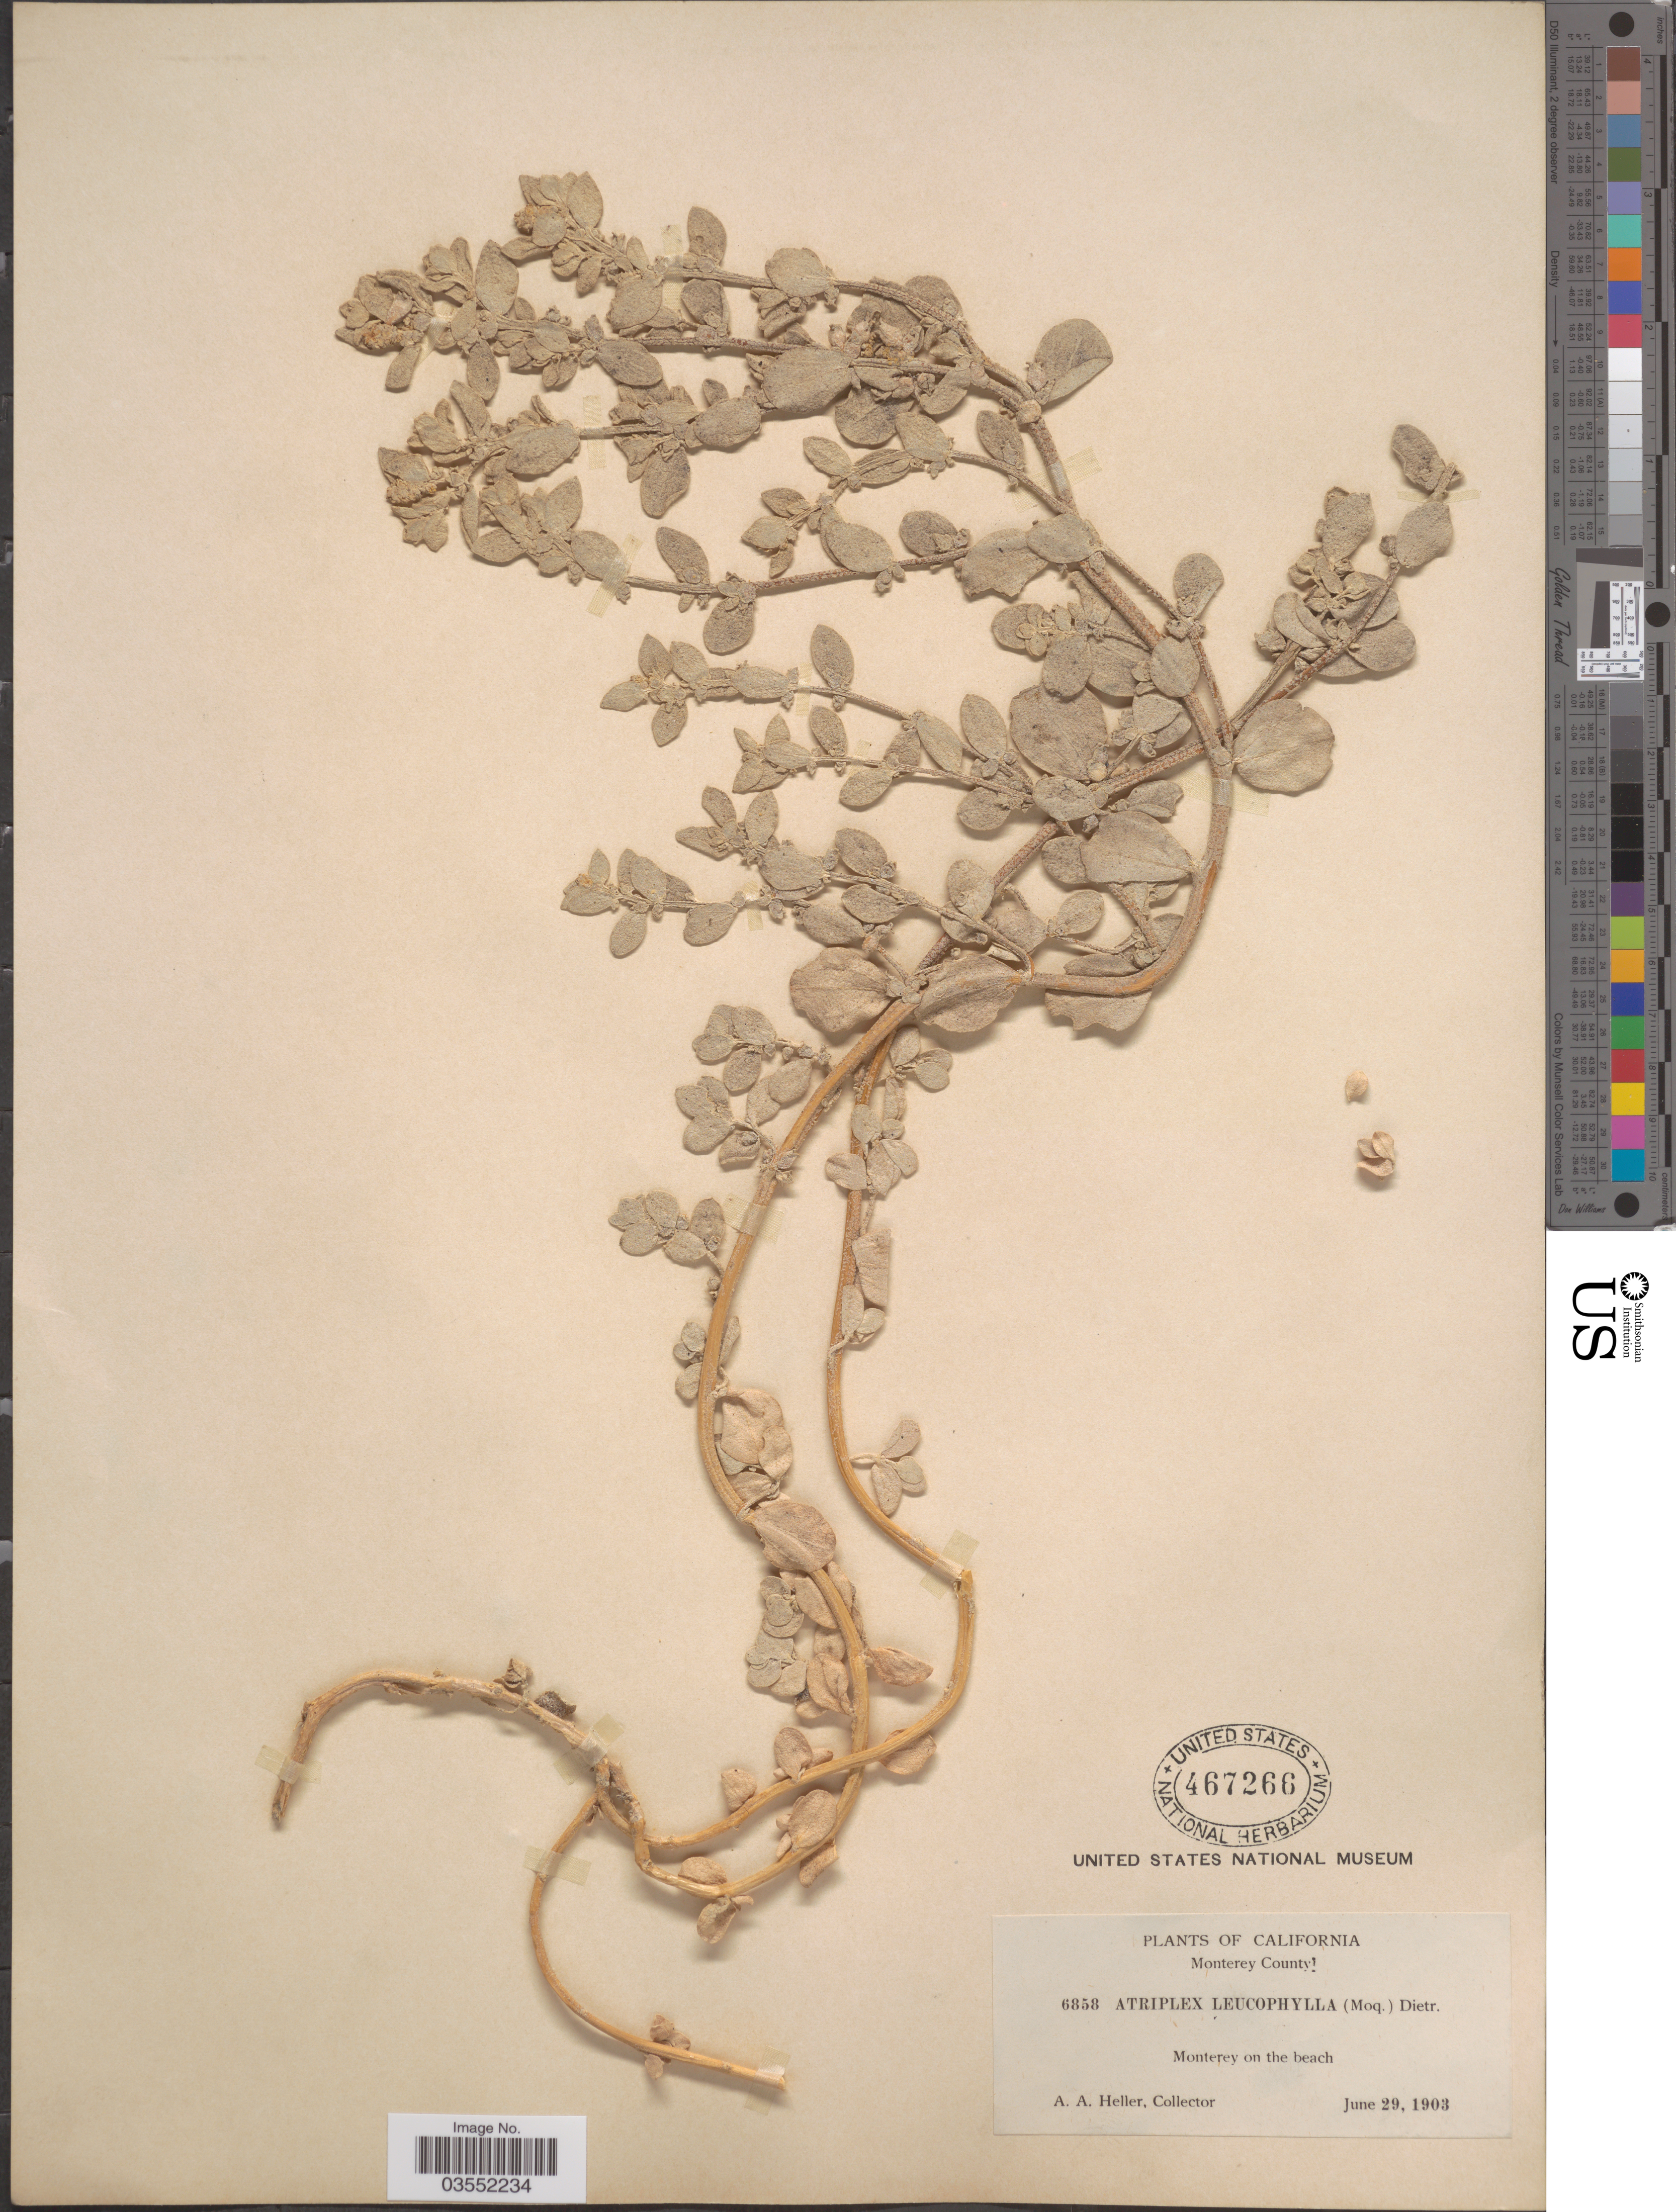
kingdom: Plantae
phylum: Tracheophyta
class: Magnoliopsida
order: Caryophyllales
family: Amaranthaceae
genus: Atriplex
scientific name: Atriplex leucophylla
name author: (Moq.) D. Dietr.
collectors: A. A. Heller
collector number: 6858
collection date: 1903-06-29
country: United States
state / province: California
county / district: Monterey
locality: Monterey County. Monterey on the beach.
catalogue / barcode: US 467266